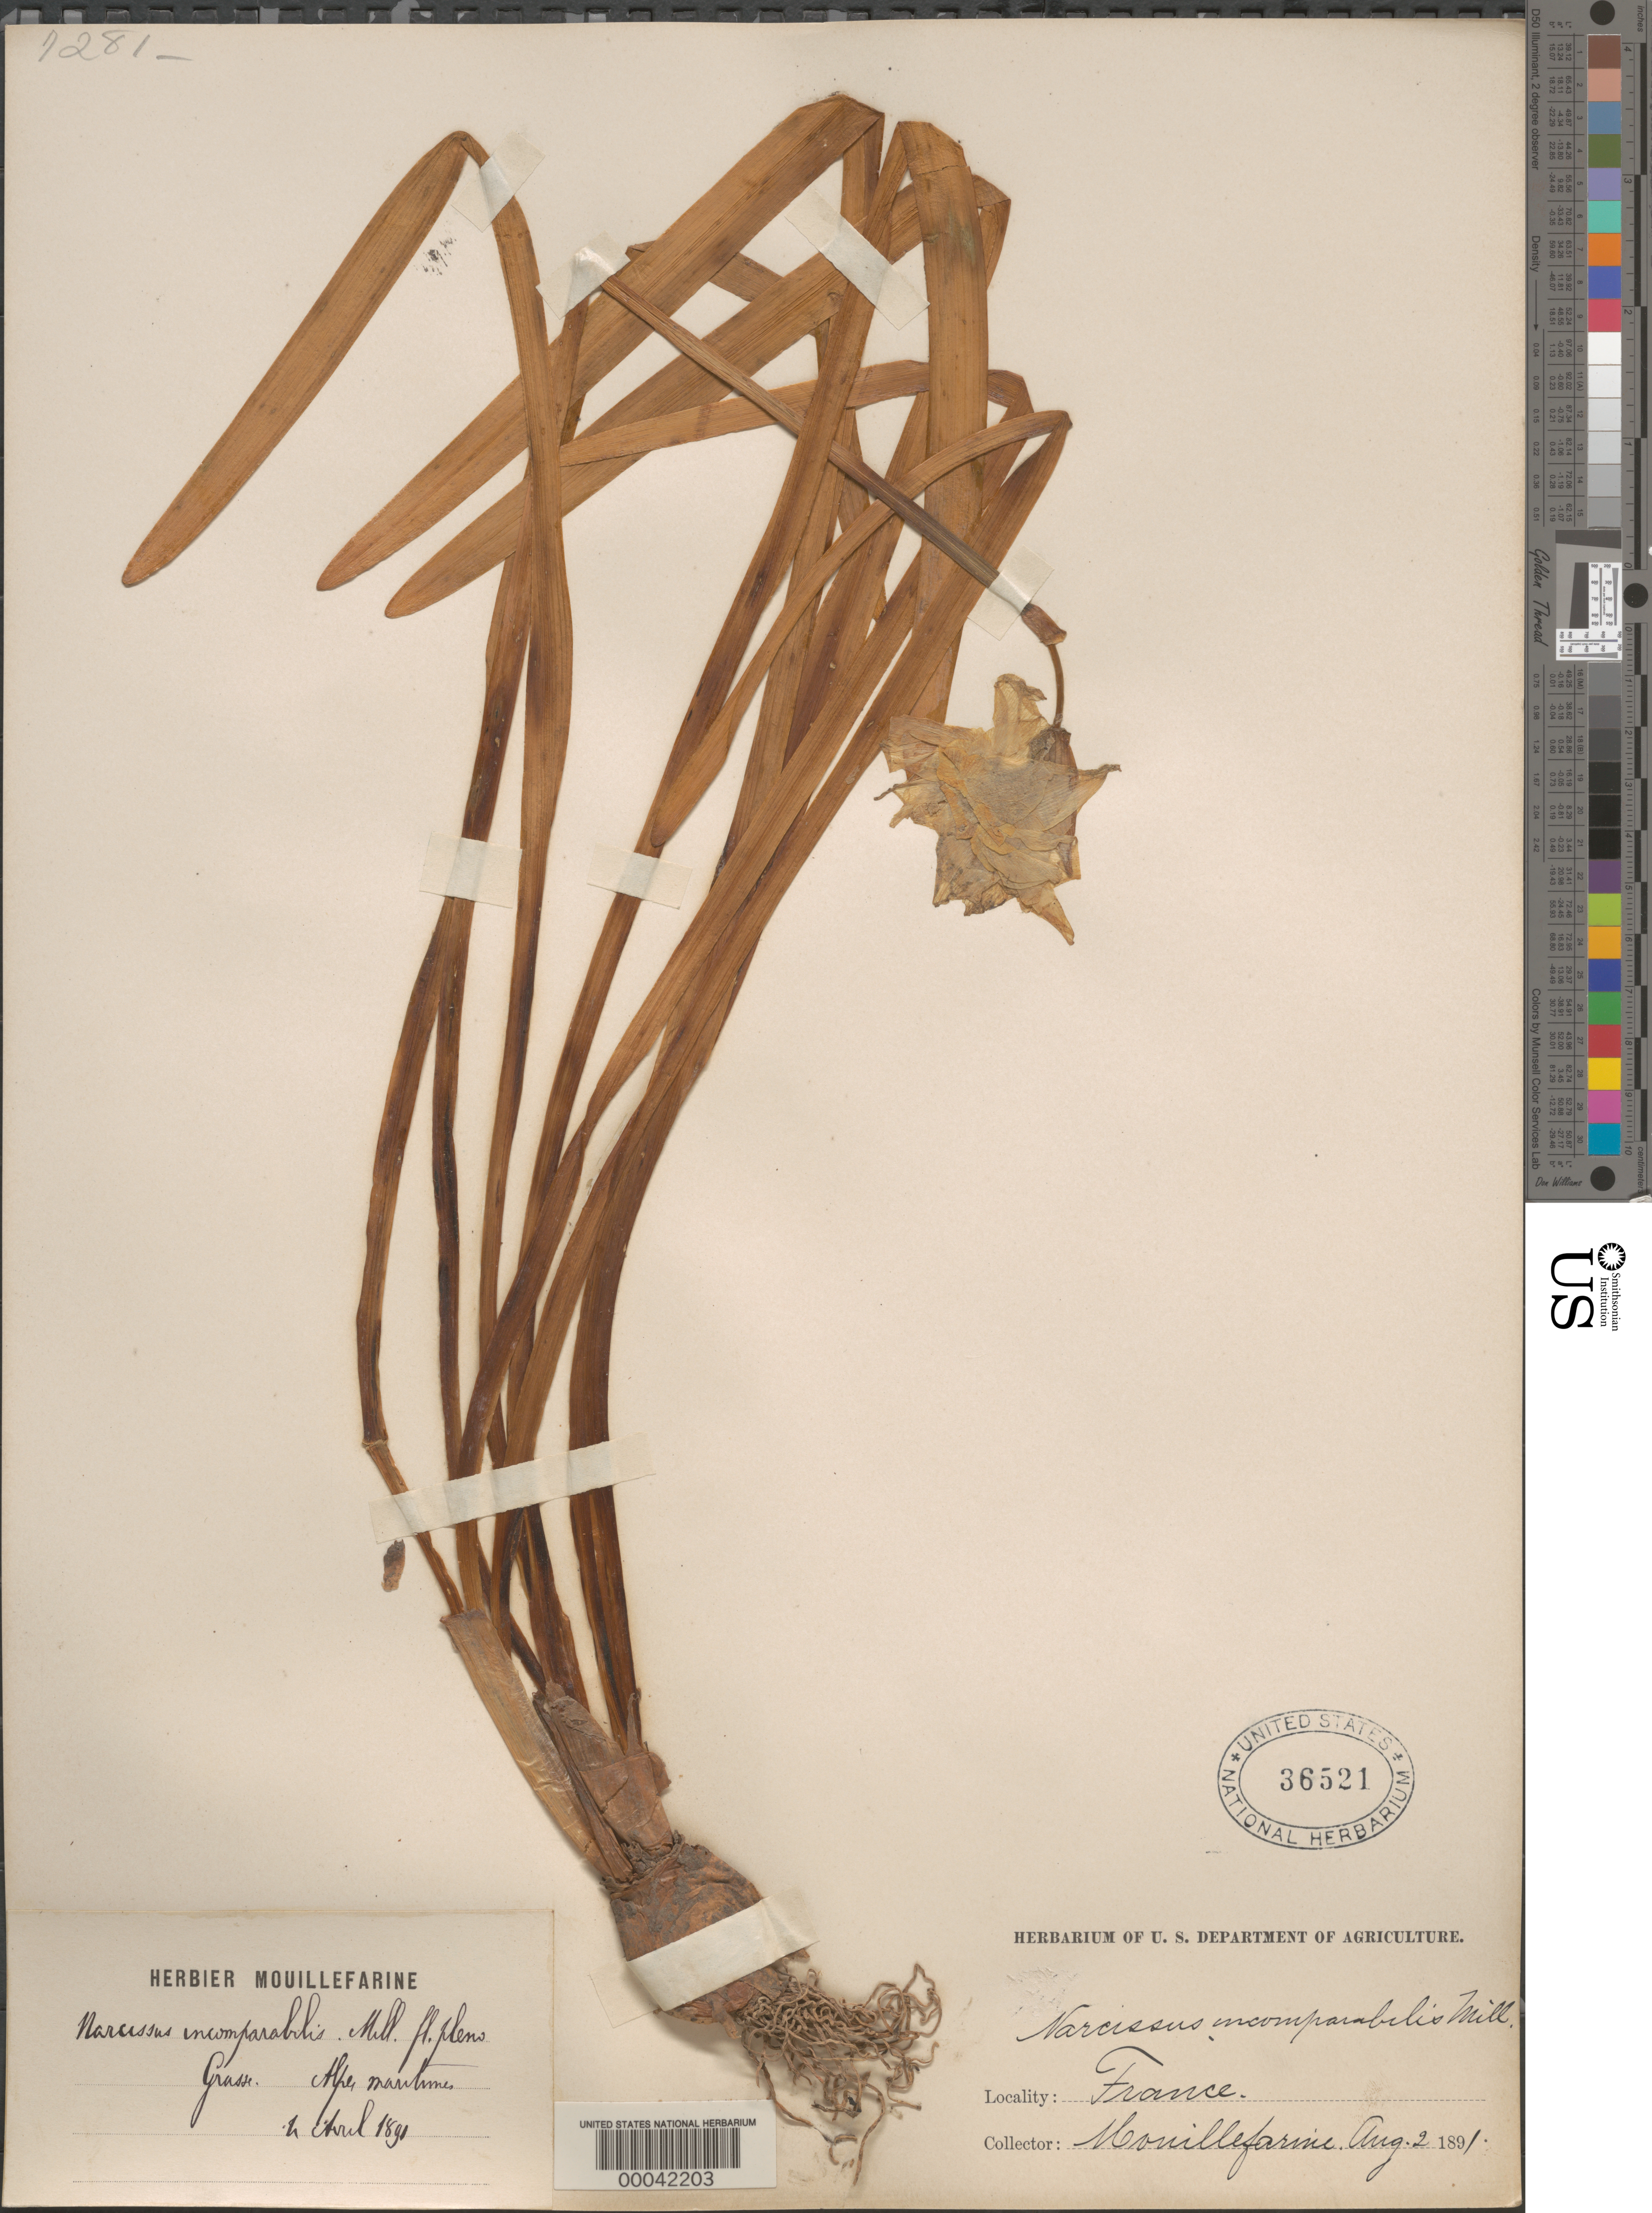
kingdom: Plantae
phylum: Tracheophyta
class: Liliopsida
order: Asparagales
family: Amaryllidaceae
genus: Narcissus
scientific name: Narcissus incomparabilis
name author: Mill.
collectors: A. Mouillefarine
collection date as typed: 02 Aug 1891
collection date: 1891-08-02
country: France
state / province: Provence-Alpes-Cote d'Azur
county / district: Alpes-Maritimes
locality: Grasse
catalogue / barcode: US 36521